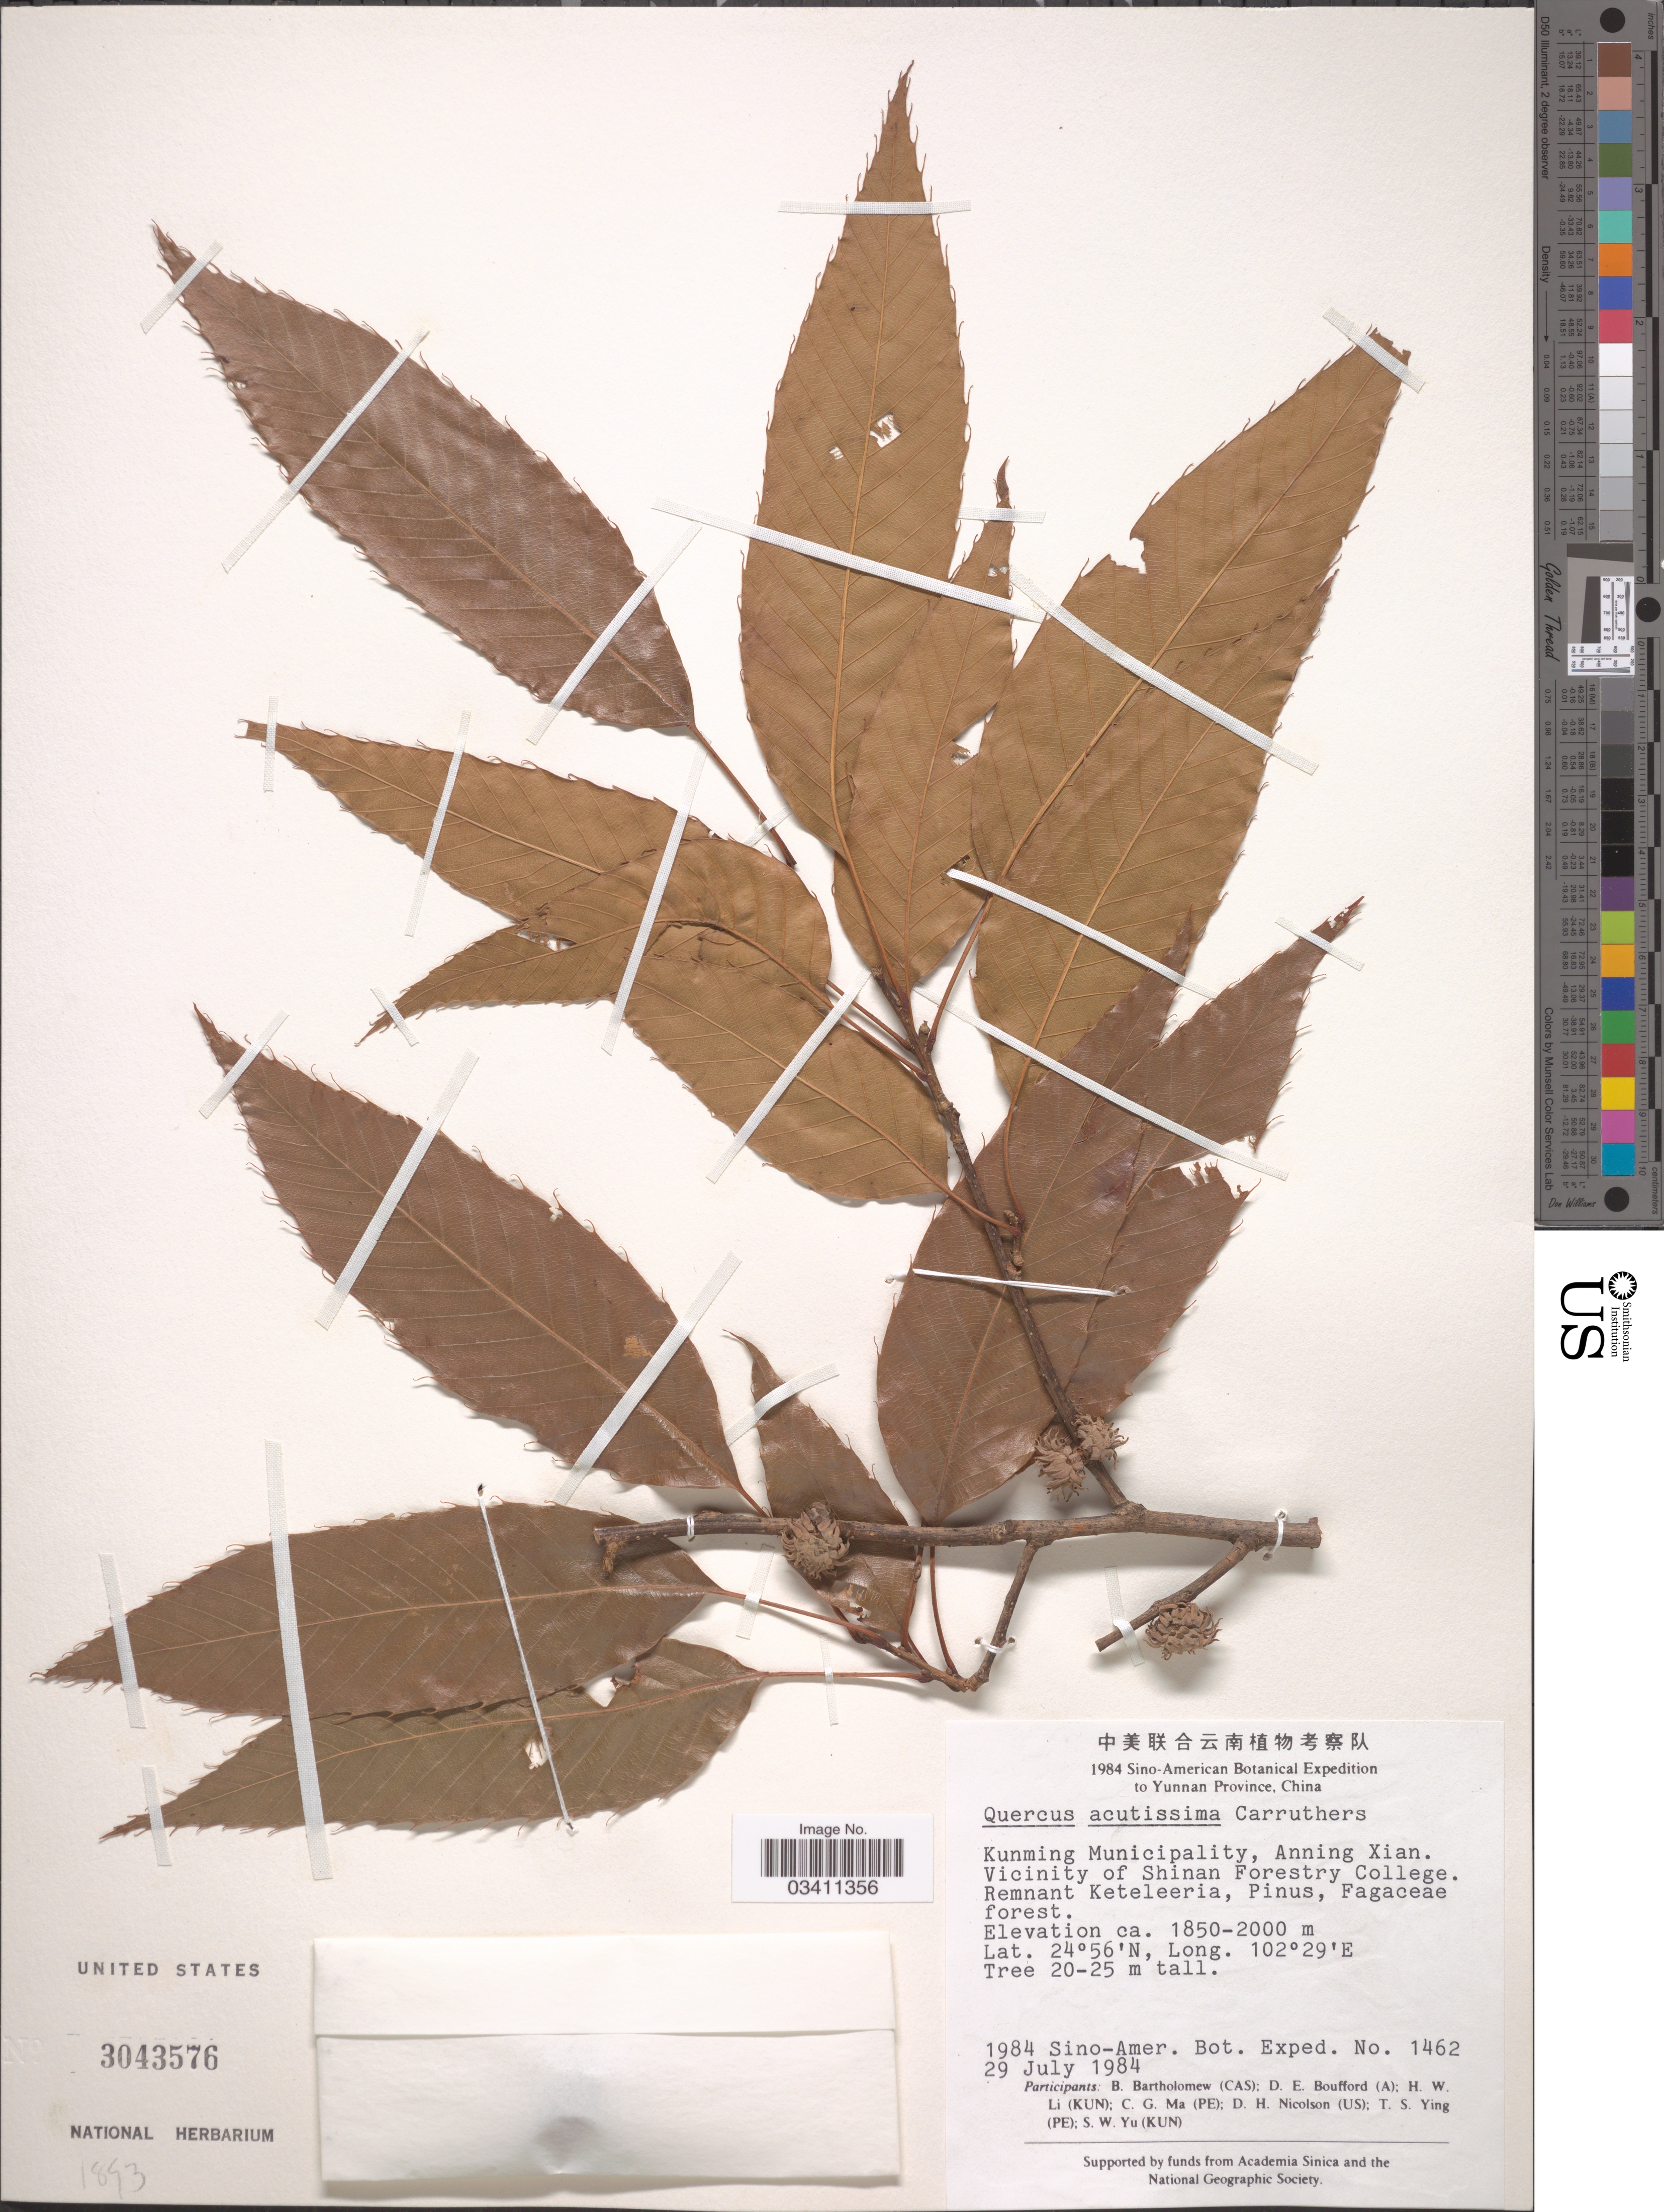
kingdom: Plantae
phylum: Tracheophyta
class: Magnoliopsida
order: Fagales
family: Fagaceae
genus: Quercus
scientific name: Quercus acutissima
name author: Carruth.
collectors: Sino-Amer. Bot. Exped. 1984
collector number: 1462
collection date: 1984-07-29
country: China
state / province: Yunnan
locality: Kunming Municipality, Anning Xian. Vicinity of Shinan Forestry College.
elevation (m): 1850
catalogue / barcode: US 3043576